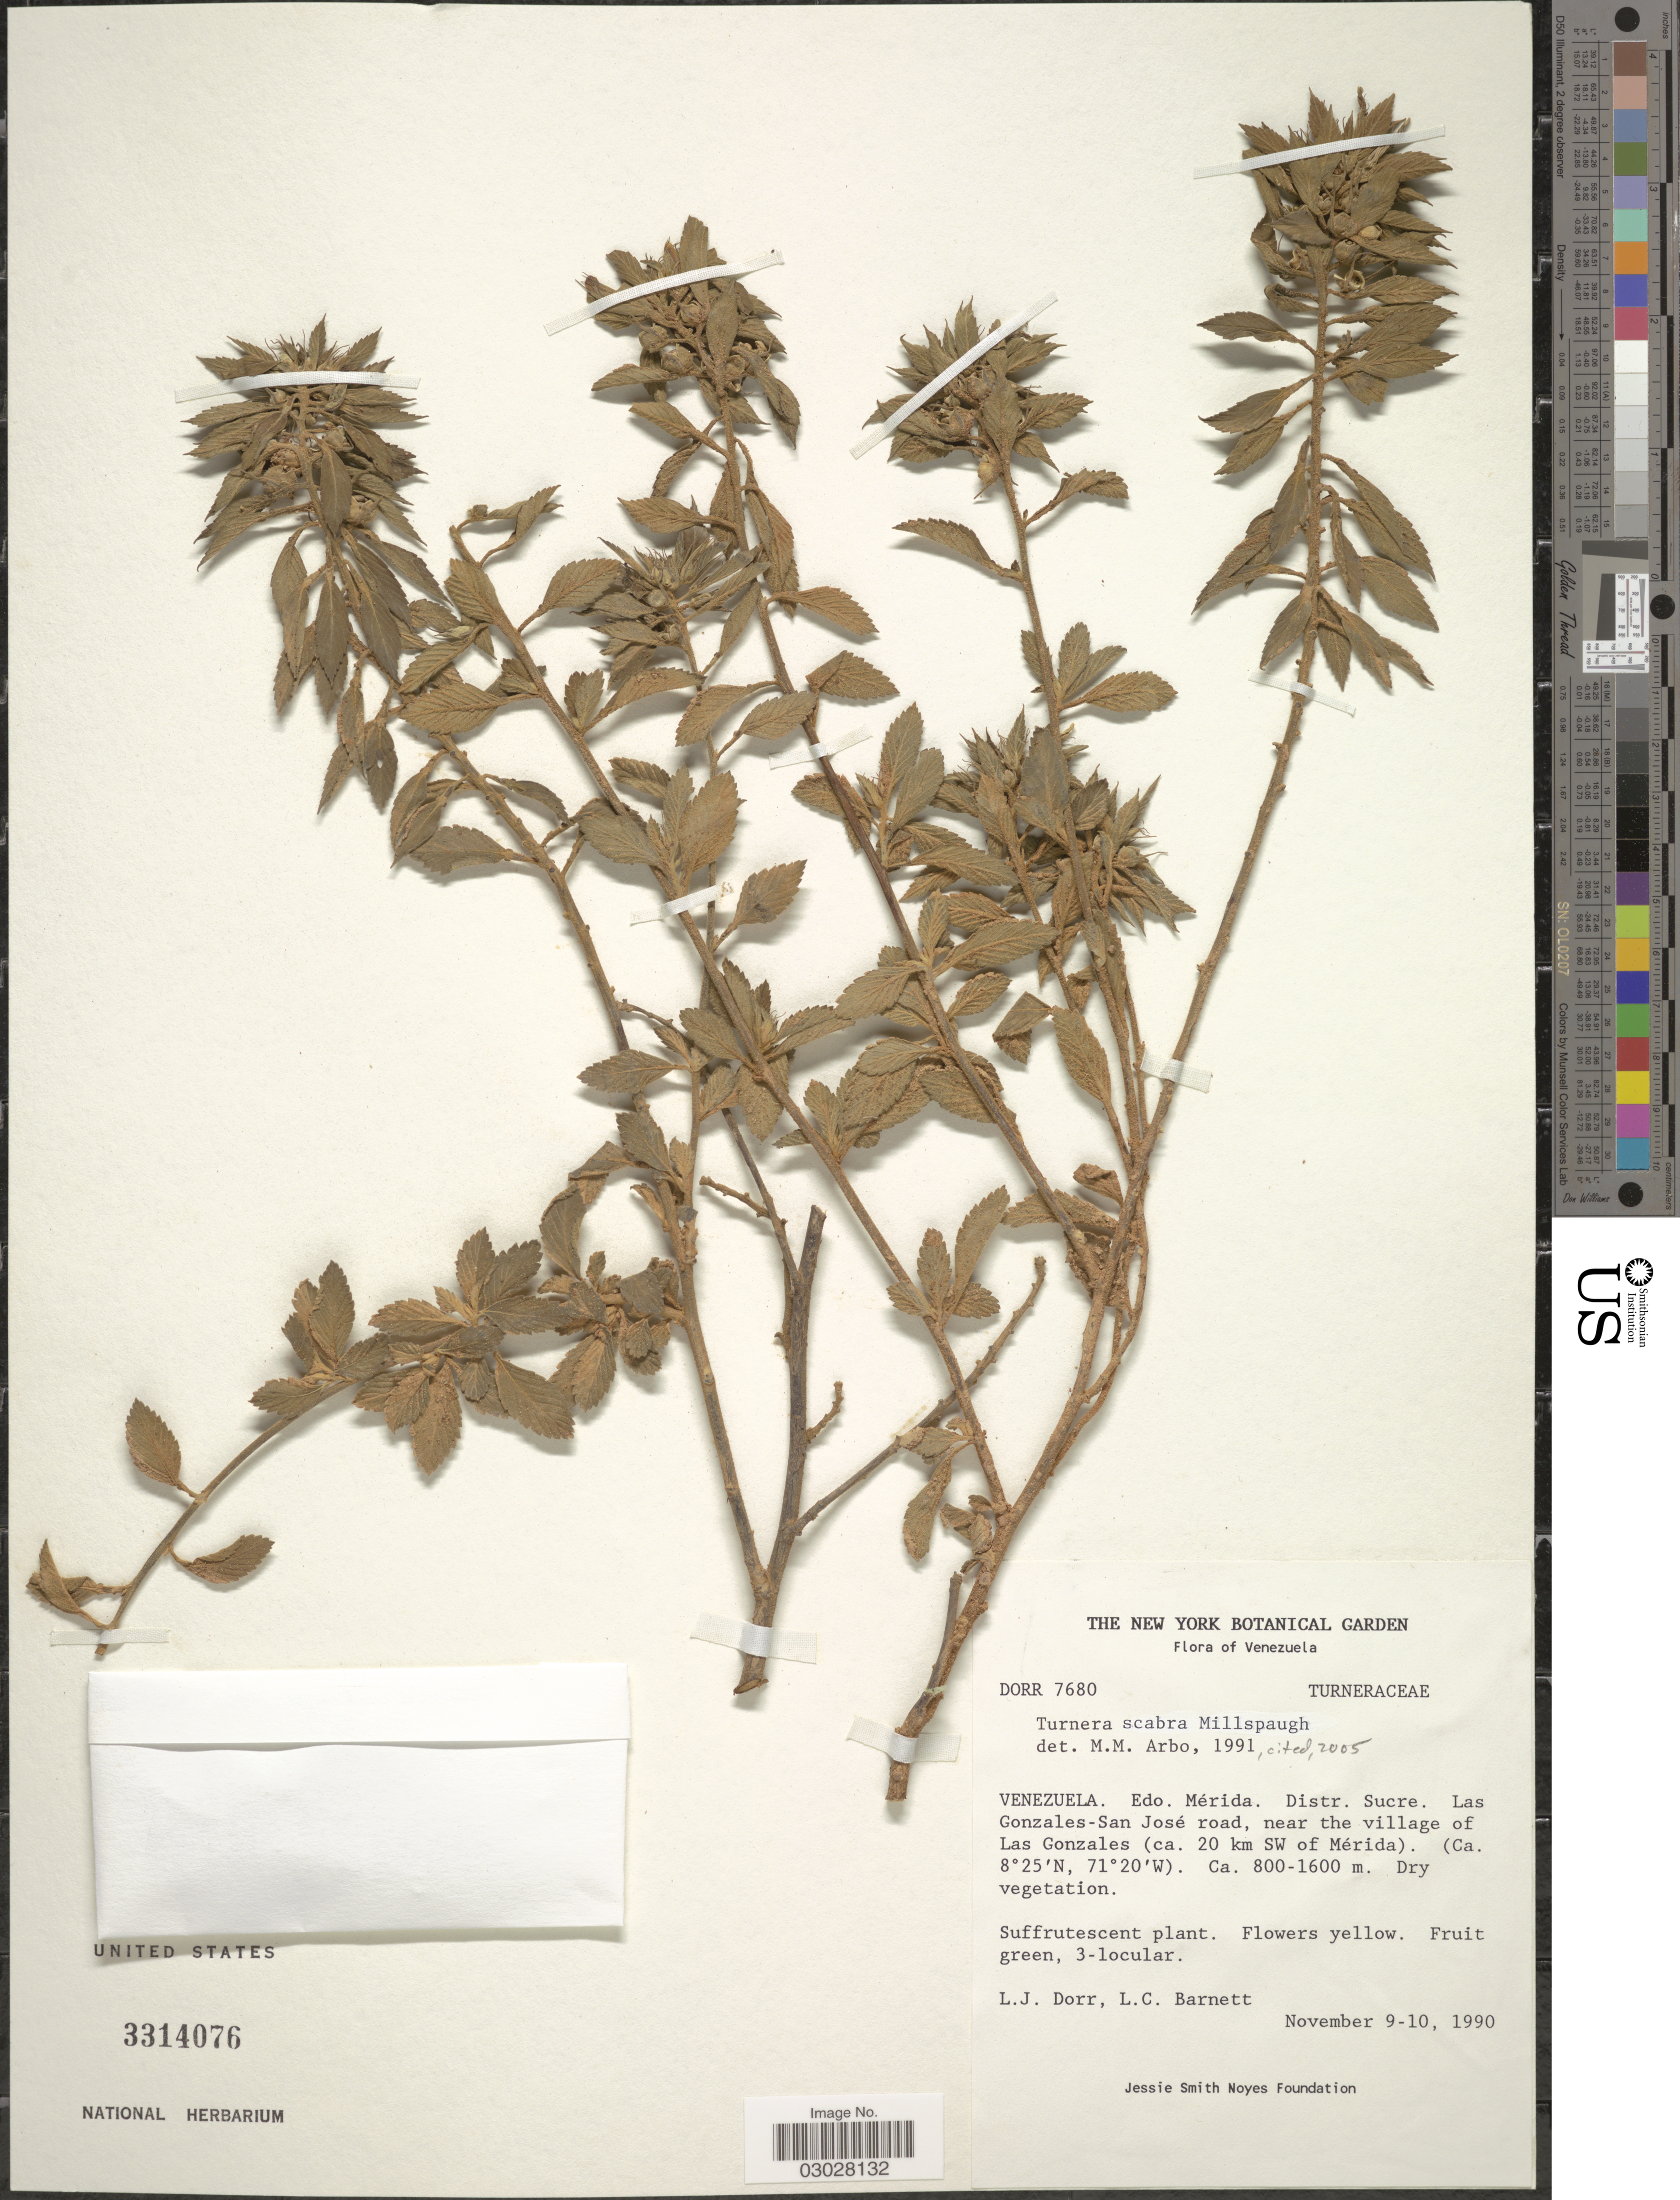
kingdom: Plantae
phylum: Tracheophyta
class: Magnoliopsida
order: Malpighiales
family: Turneraceae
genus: Turnera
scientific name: Turnera scabra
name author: Millsp.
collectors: L. J. Dorr & L. C. Barnett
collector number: DORR7680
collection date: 1990-11-09/1990-11-10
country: Venezuela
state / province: Mérida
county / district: Sucre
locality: Las Gonzales-San José road, near the village of Las Gonzales (ca. 20 km SW of Mérida).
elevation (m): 800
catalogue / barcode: US 3314076